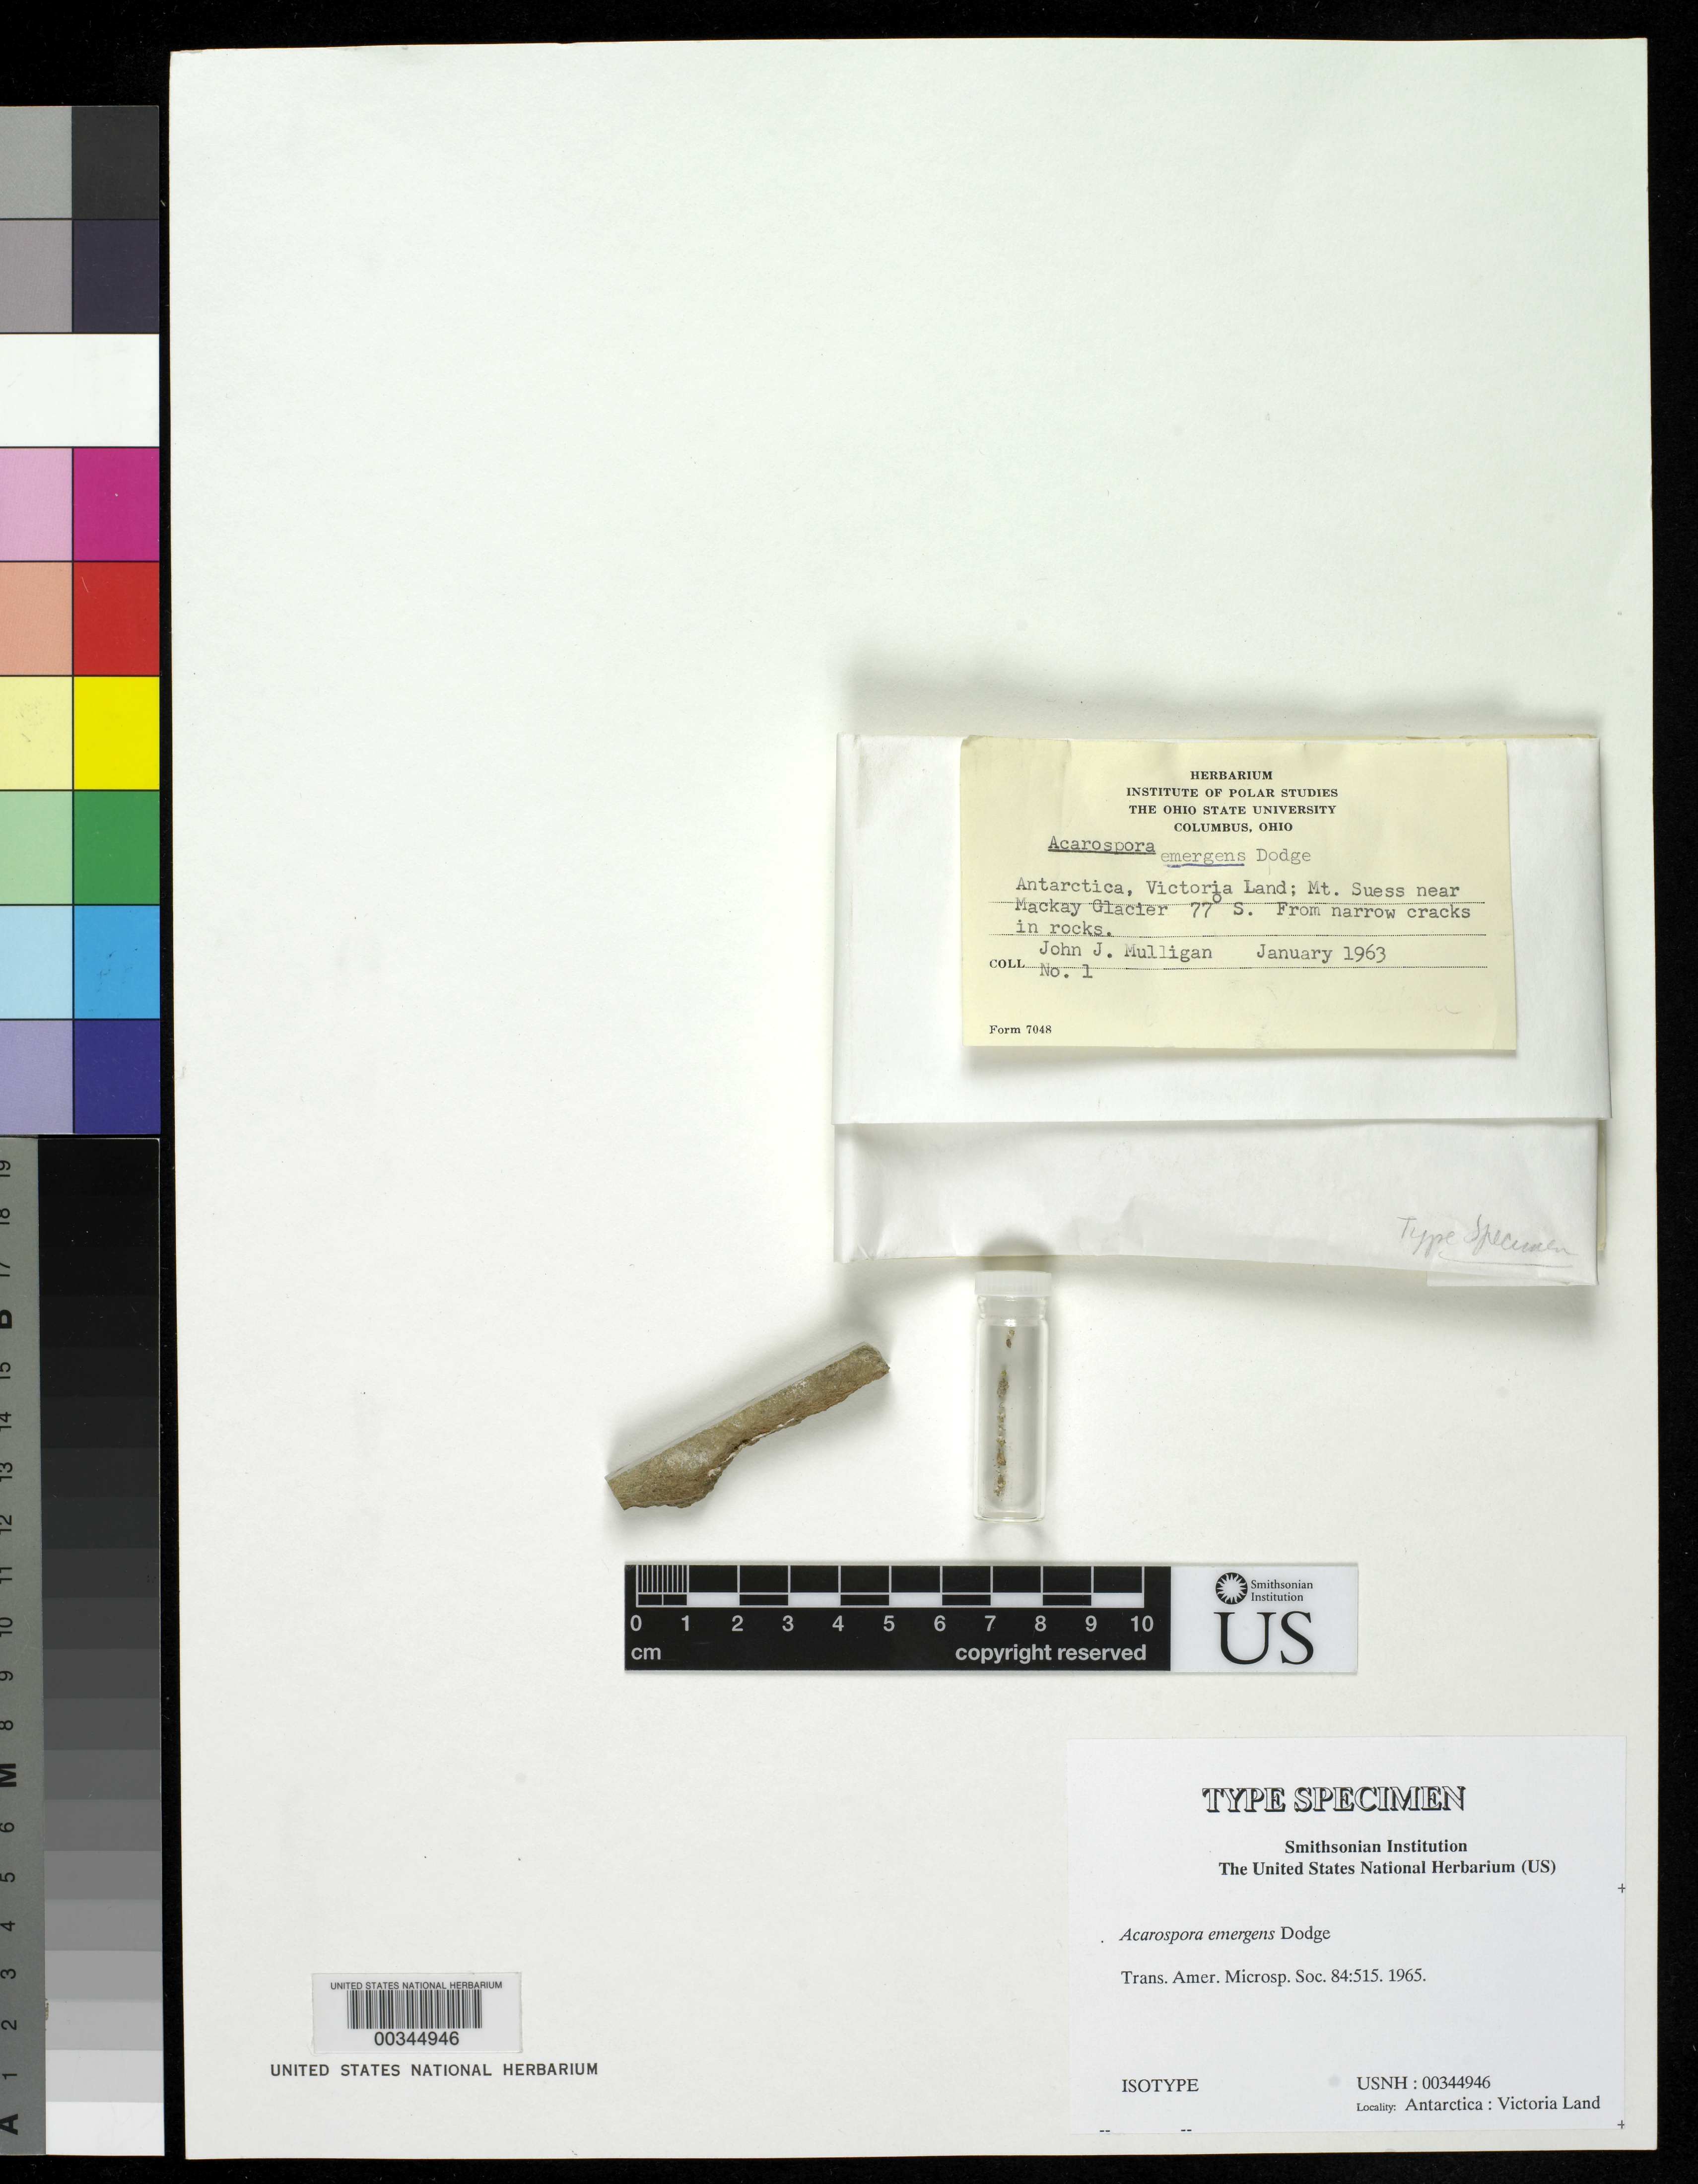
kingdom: Fungi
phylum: Ascomycota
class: Lecanoromycetes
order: Acarosporales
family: Acarosporaceae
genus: Acarospora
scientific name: Acarospora emergens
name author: C.W. Dodge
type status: Isotype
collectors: J. Mulligan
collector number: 11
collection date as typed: Jan 1963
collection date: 1963-01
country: Antarctica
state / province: Victoria Land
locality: Mt. Suess near Mackay Glacier.